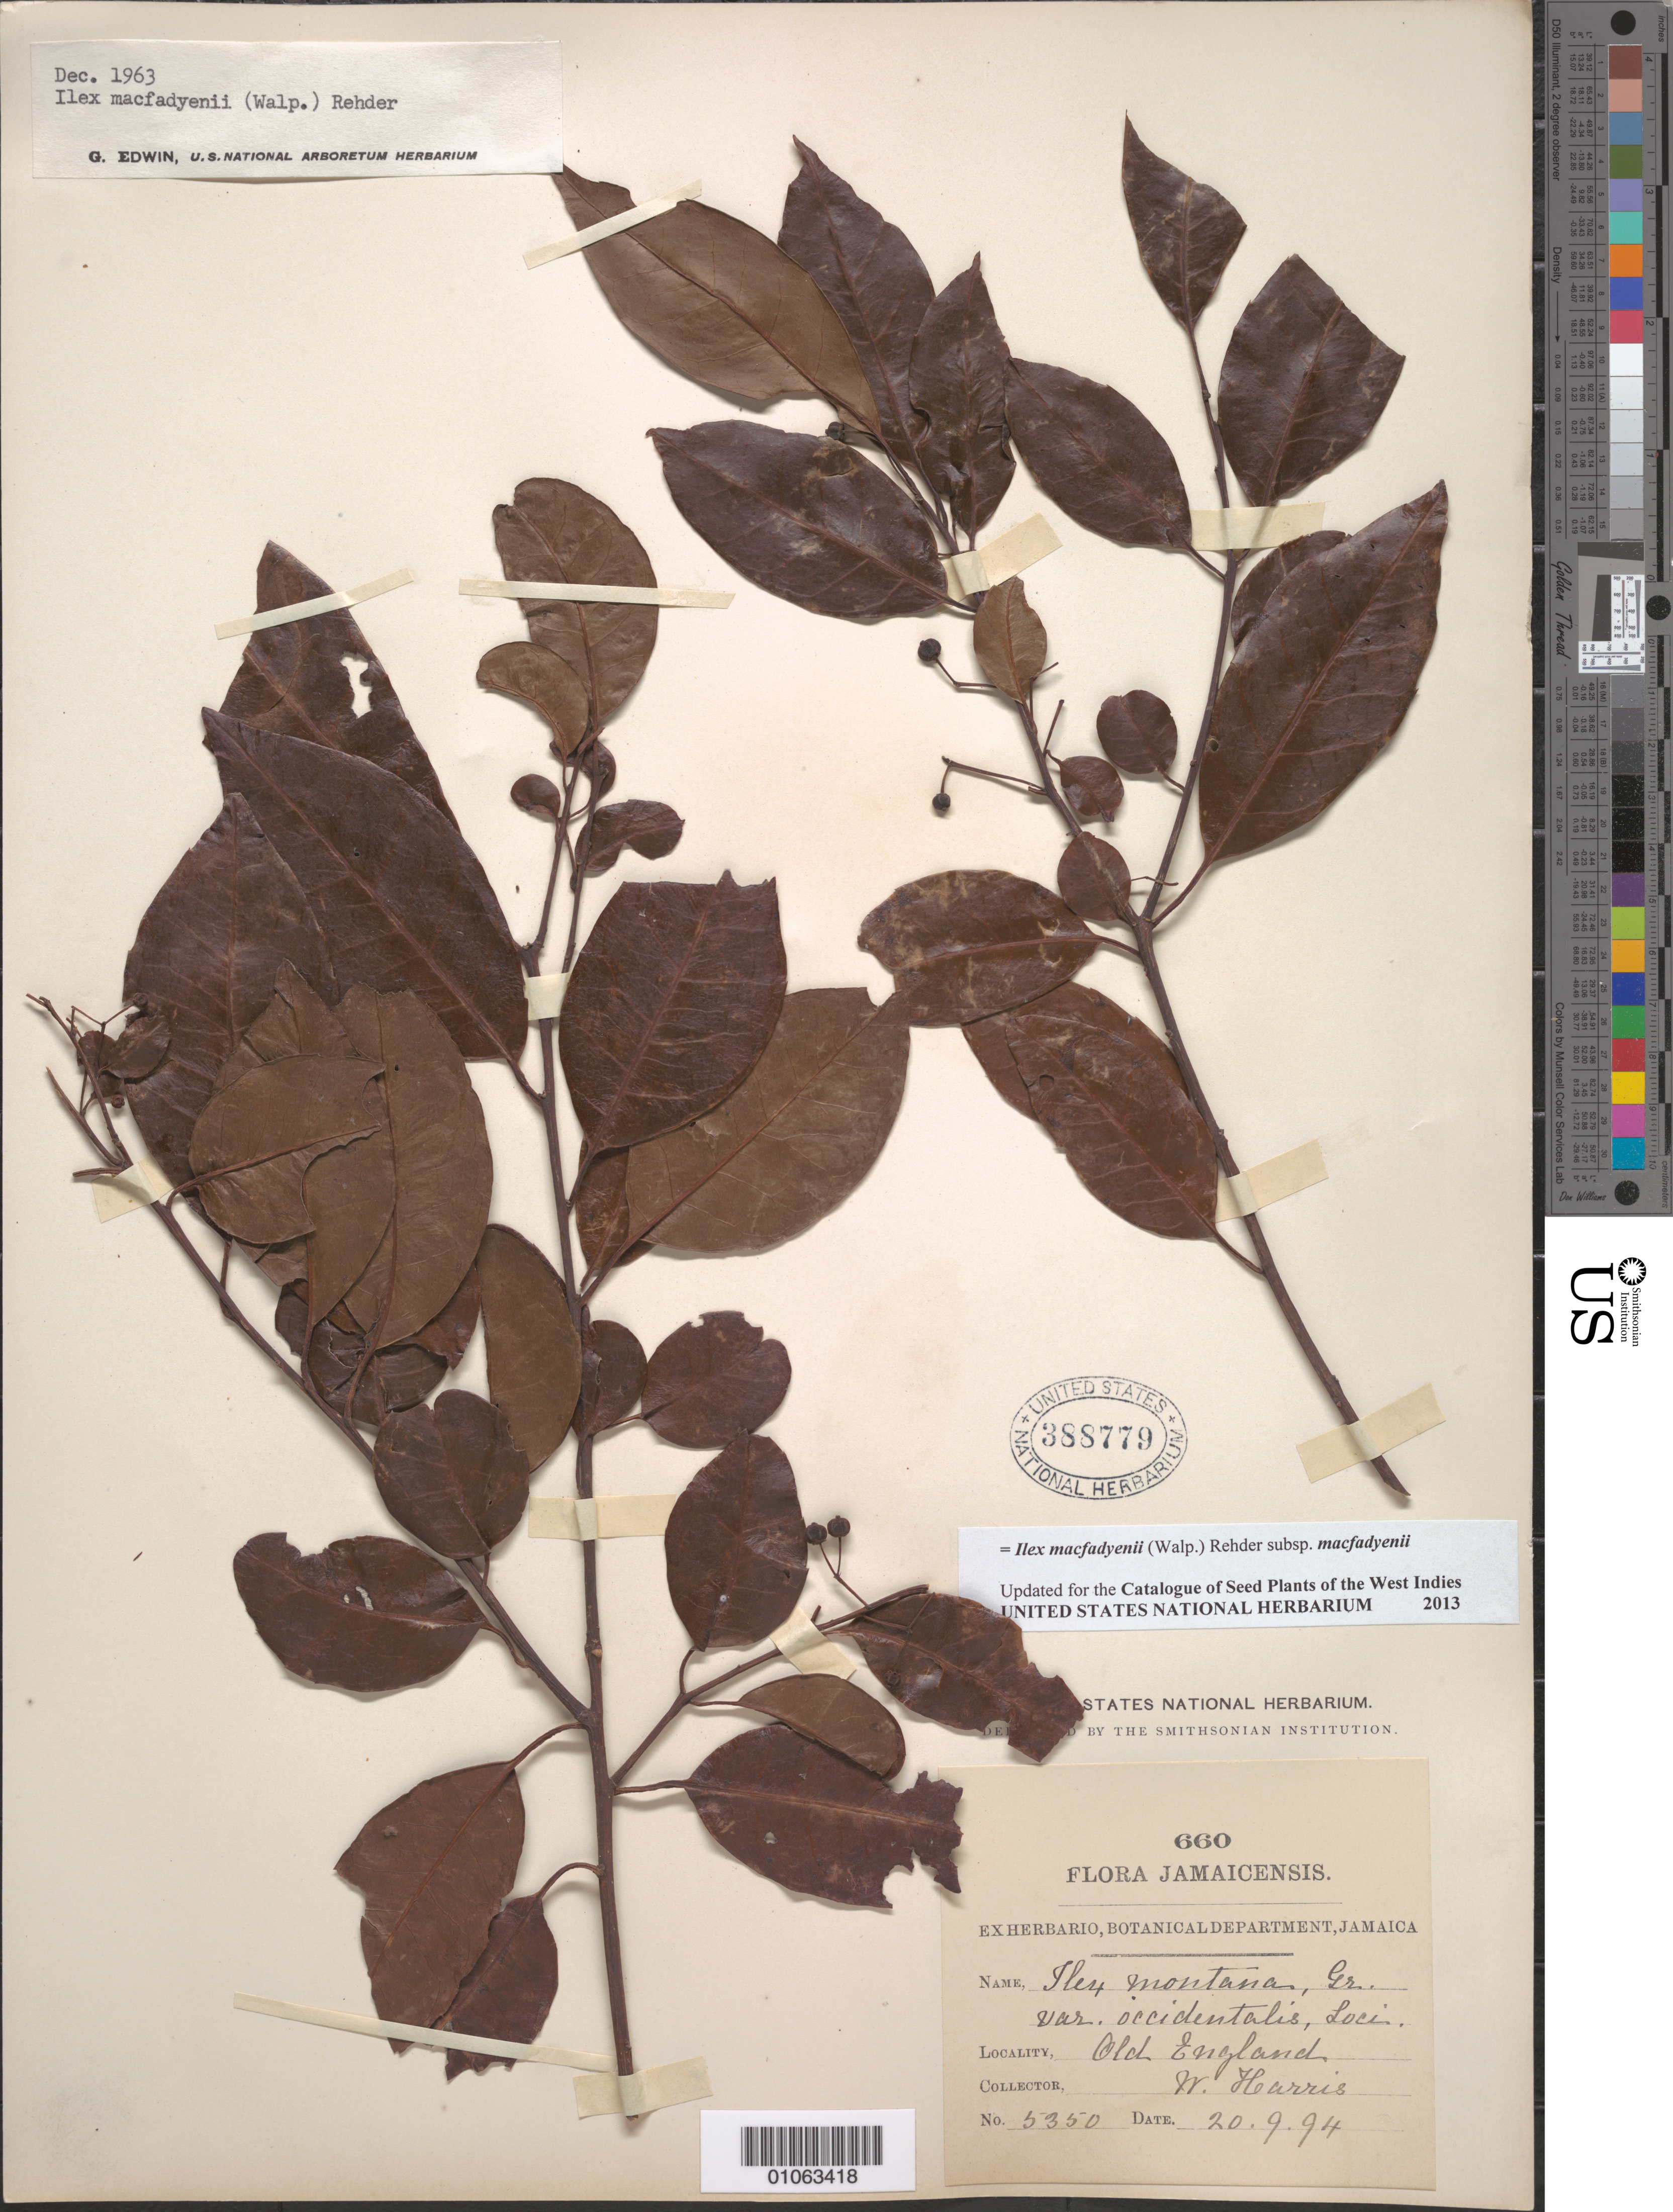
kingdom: Plantae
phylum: Tracheophyta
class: Magnoliopsida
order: Aquifoliales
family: Aquifoliaceae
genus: Ilex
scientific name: Ilex macfadyenii subsp. macfadyenii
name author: (Walp.) Rehder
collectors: W. Harris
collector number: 5350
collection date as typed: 20 Sep 1894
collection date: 1894-09-20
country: Jamaica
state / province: Manchester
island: Jamaica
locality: Old England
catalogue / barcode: US 388779